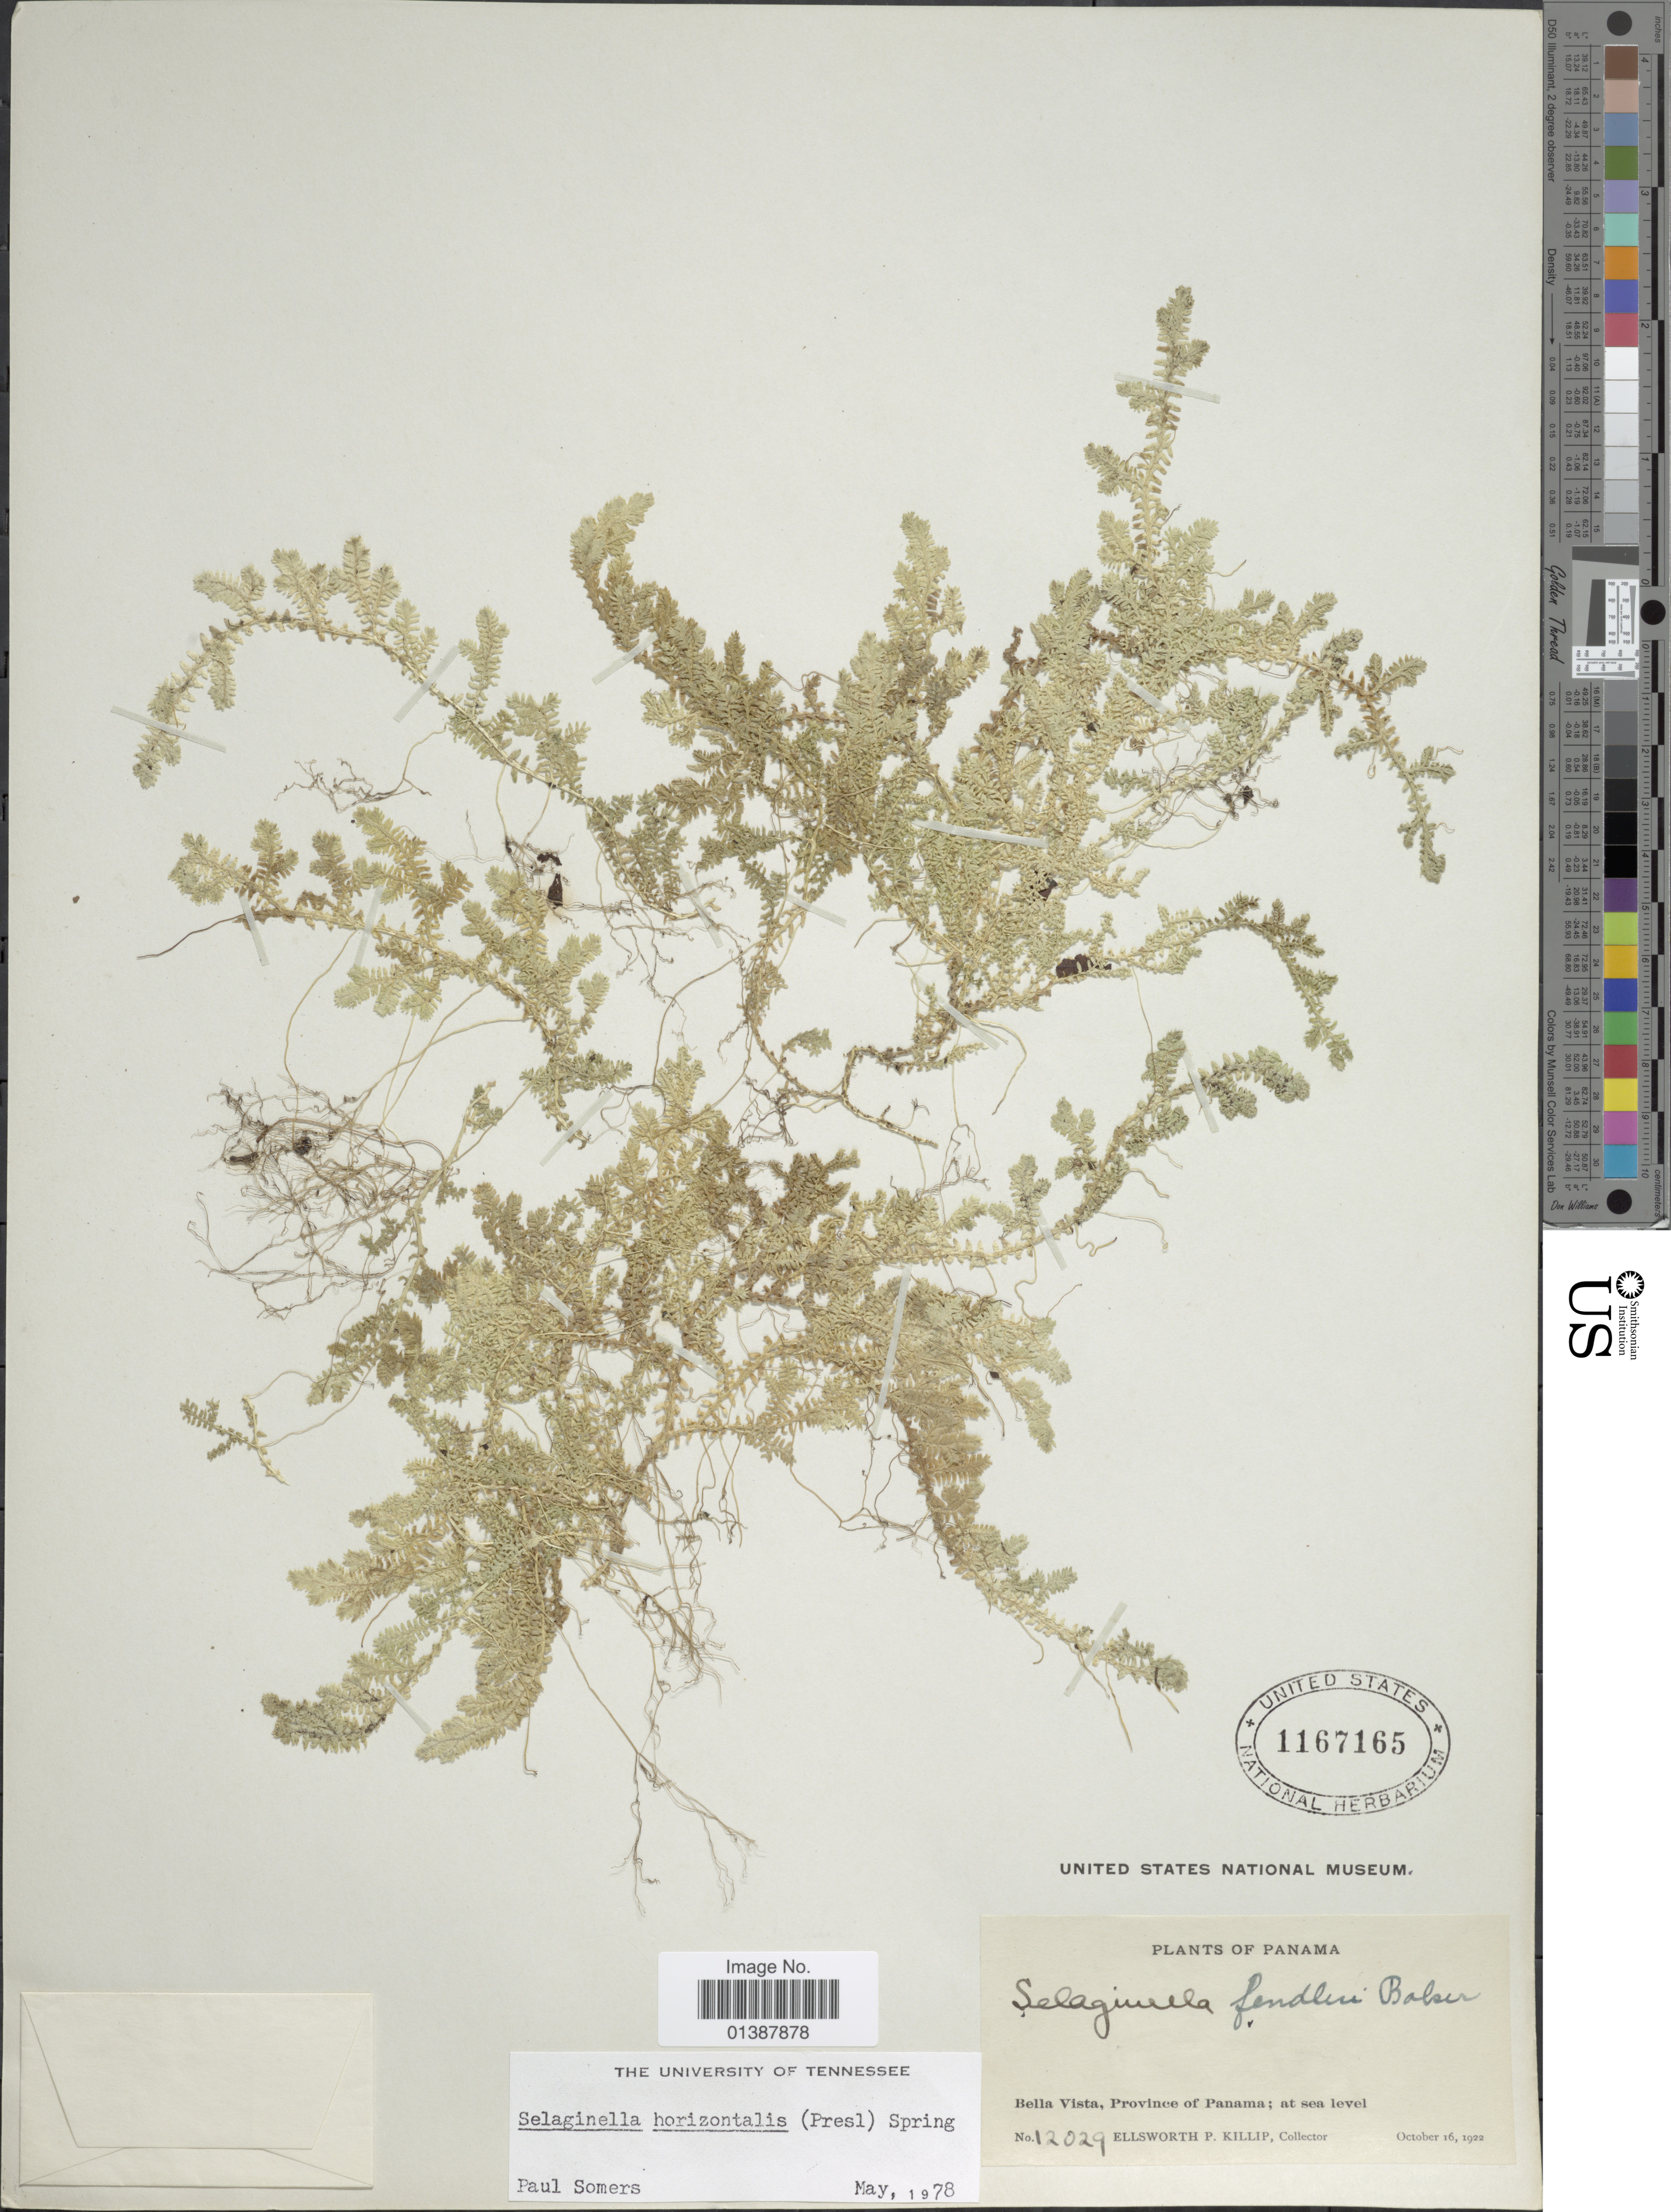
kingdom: Plantae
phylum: Tracheophyta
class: Lycopodiopsida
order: Selaginellales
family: Selaginellaceae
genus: Selaginella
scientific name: Selaginella horizontalis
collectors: E. P. Killip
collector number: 12029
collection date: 1922-10-16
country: Panama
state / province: Panamá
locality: Bella Vista, Province of Panama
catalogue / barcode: US 1167165